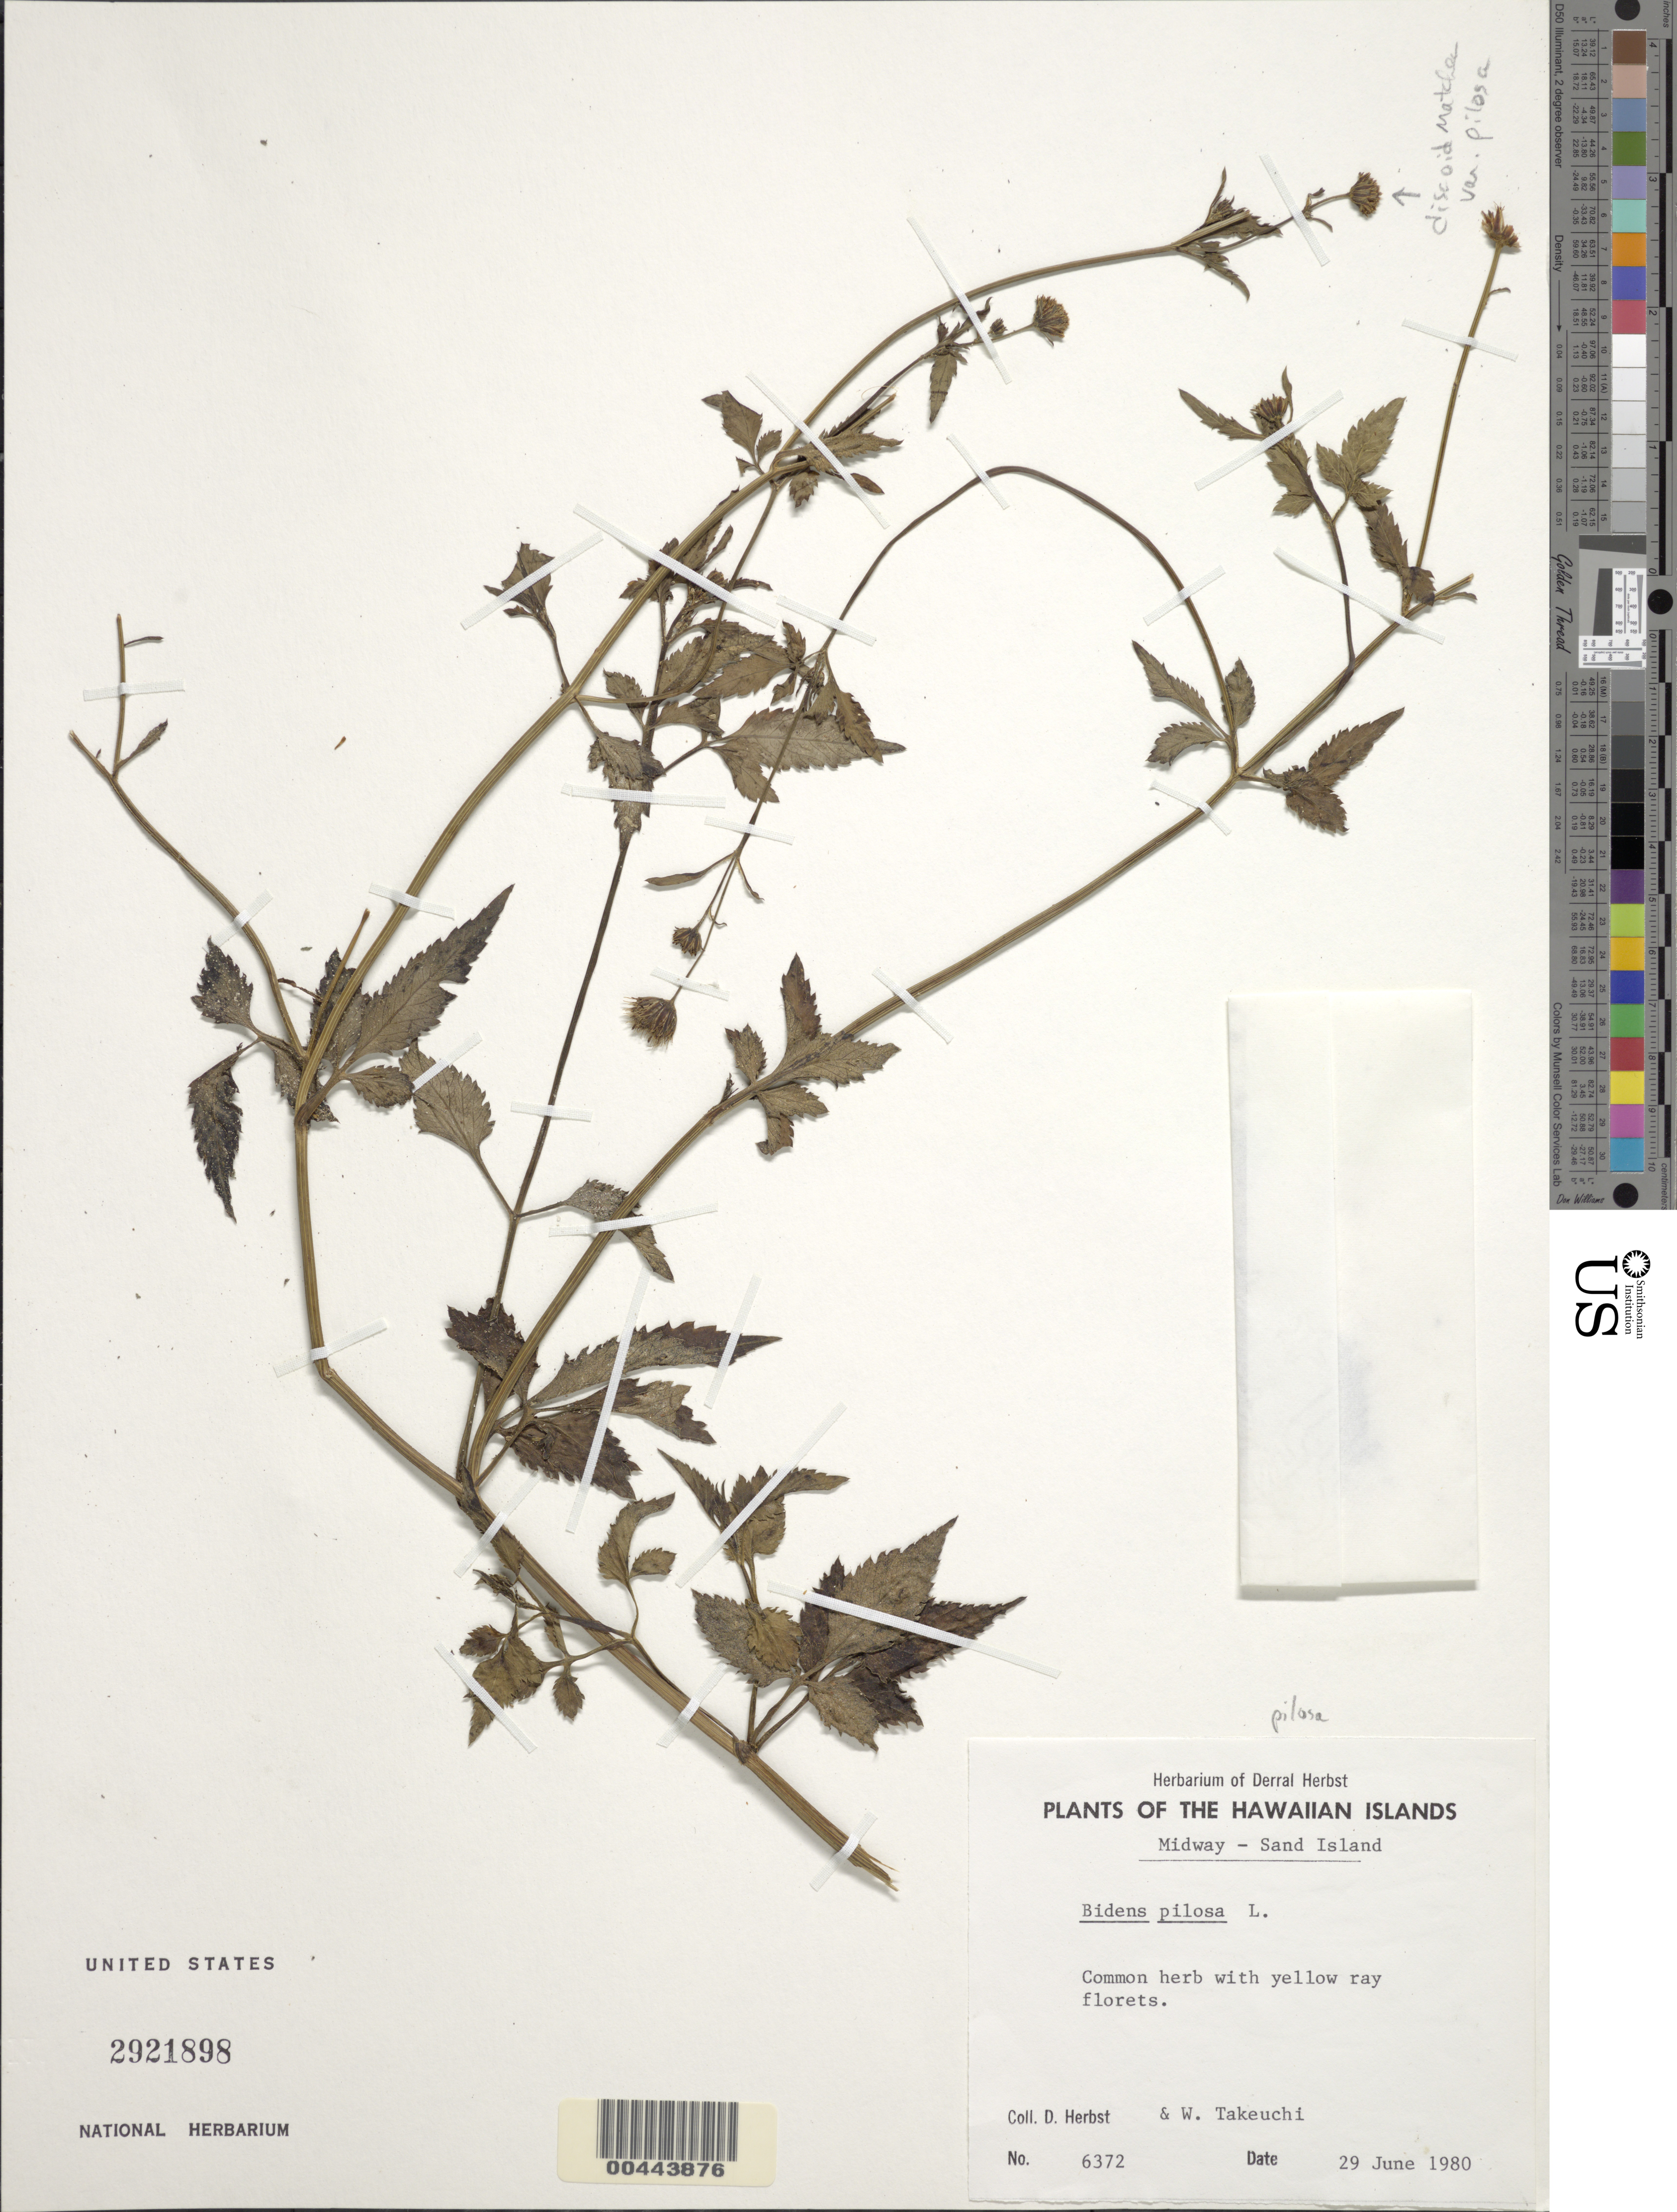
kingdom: Plantae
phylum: Tracheophyta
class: Magnoliopsida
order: Asterales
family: Asteraceae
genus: Bidens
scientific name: Bidens pilosa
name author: L.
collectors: D. R. Herbst & W. N. Takeuchi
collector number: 6372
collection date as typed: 29 Jun 1980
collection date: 1980-06-29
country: U.S. Administered Pacific Islands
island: Midway Atoll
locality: Midway, Sand Islet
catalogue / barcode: US 2921898